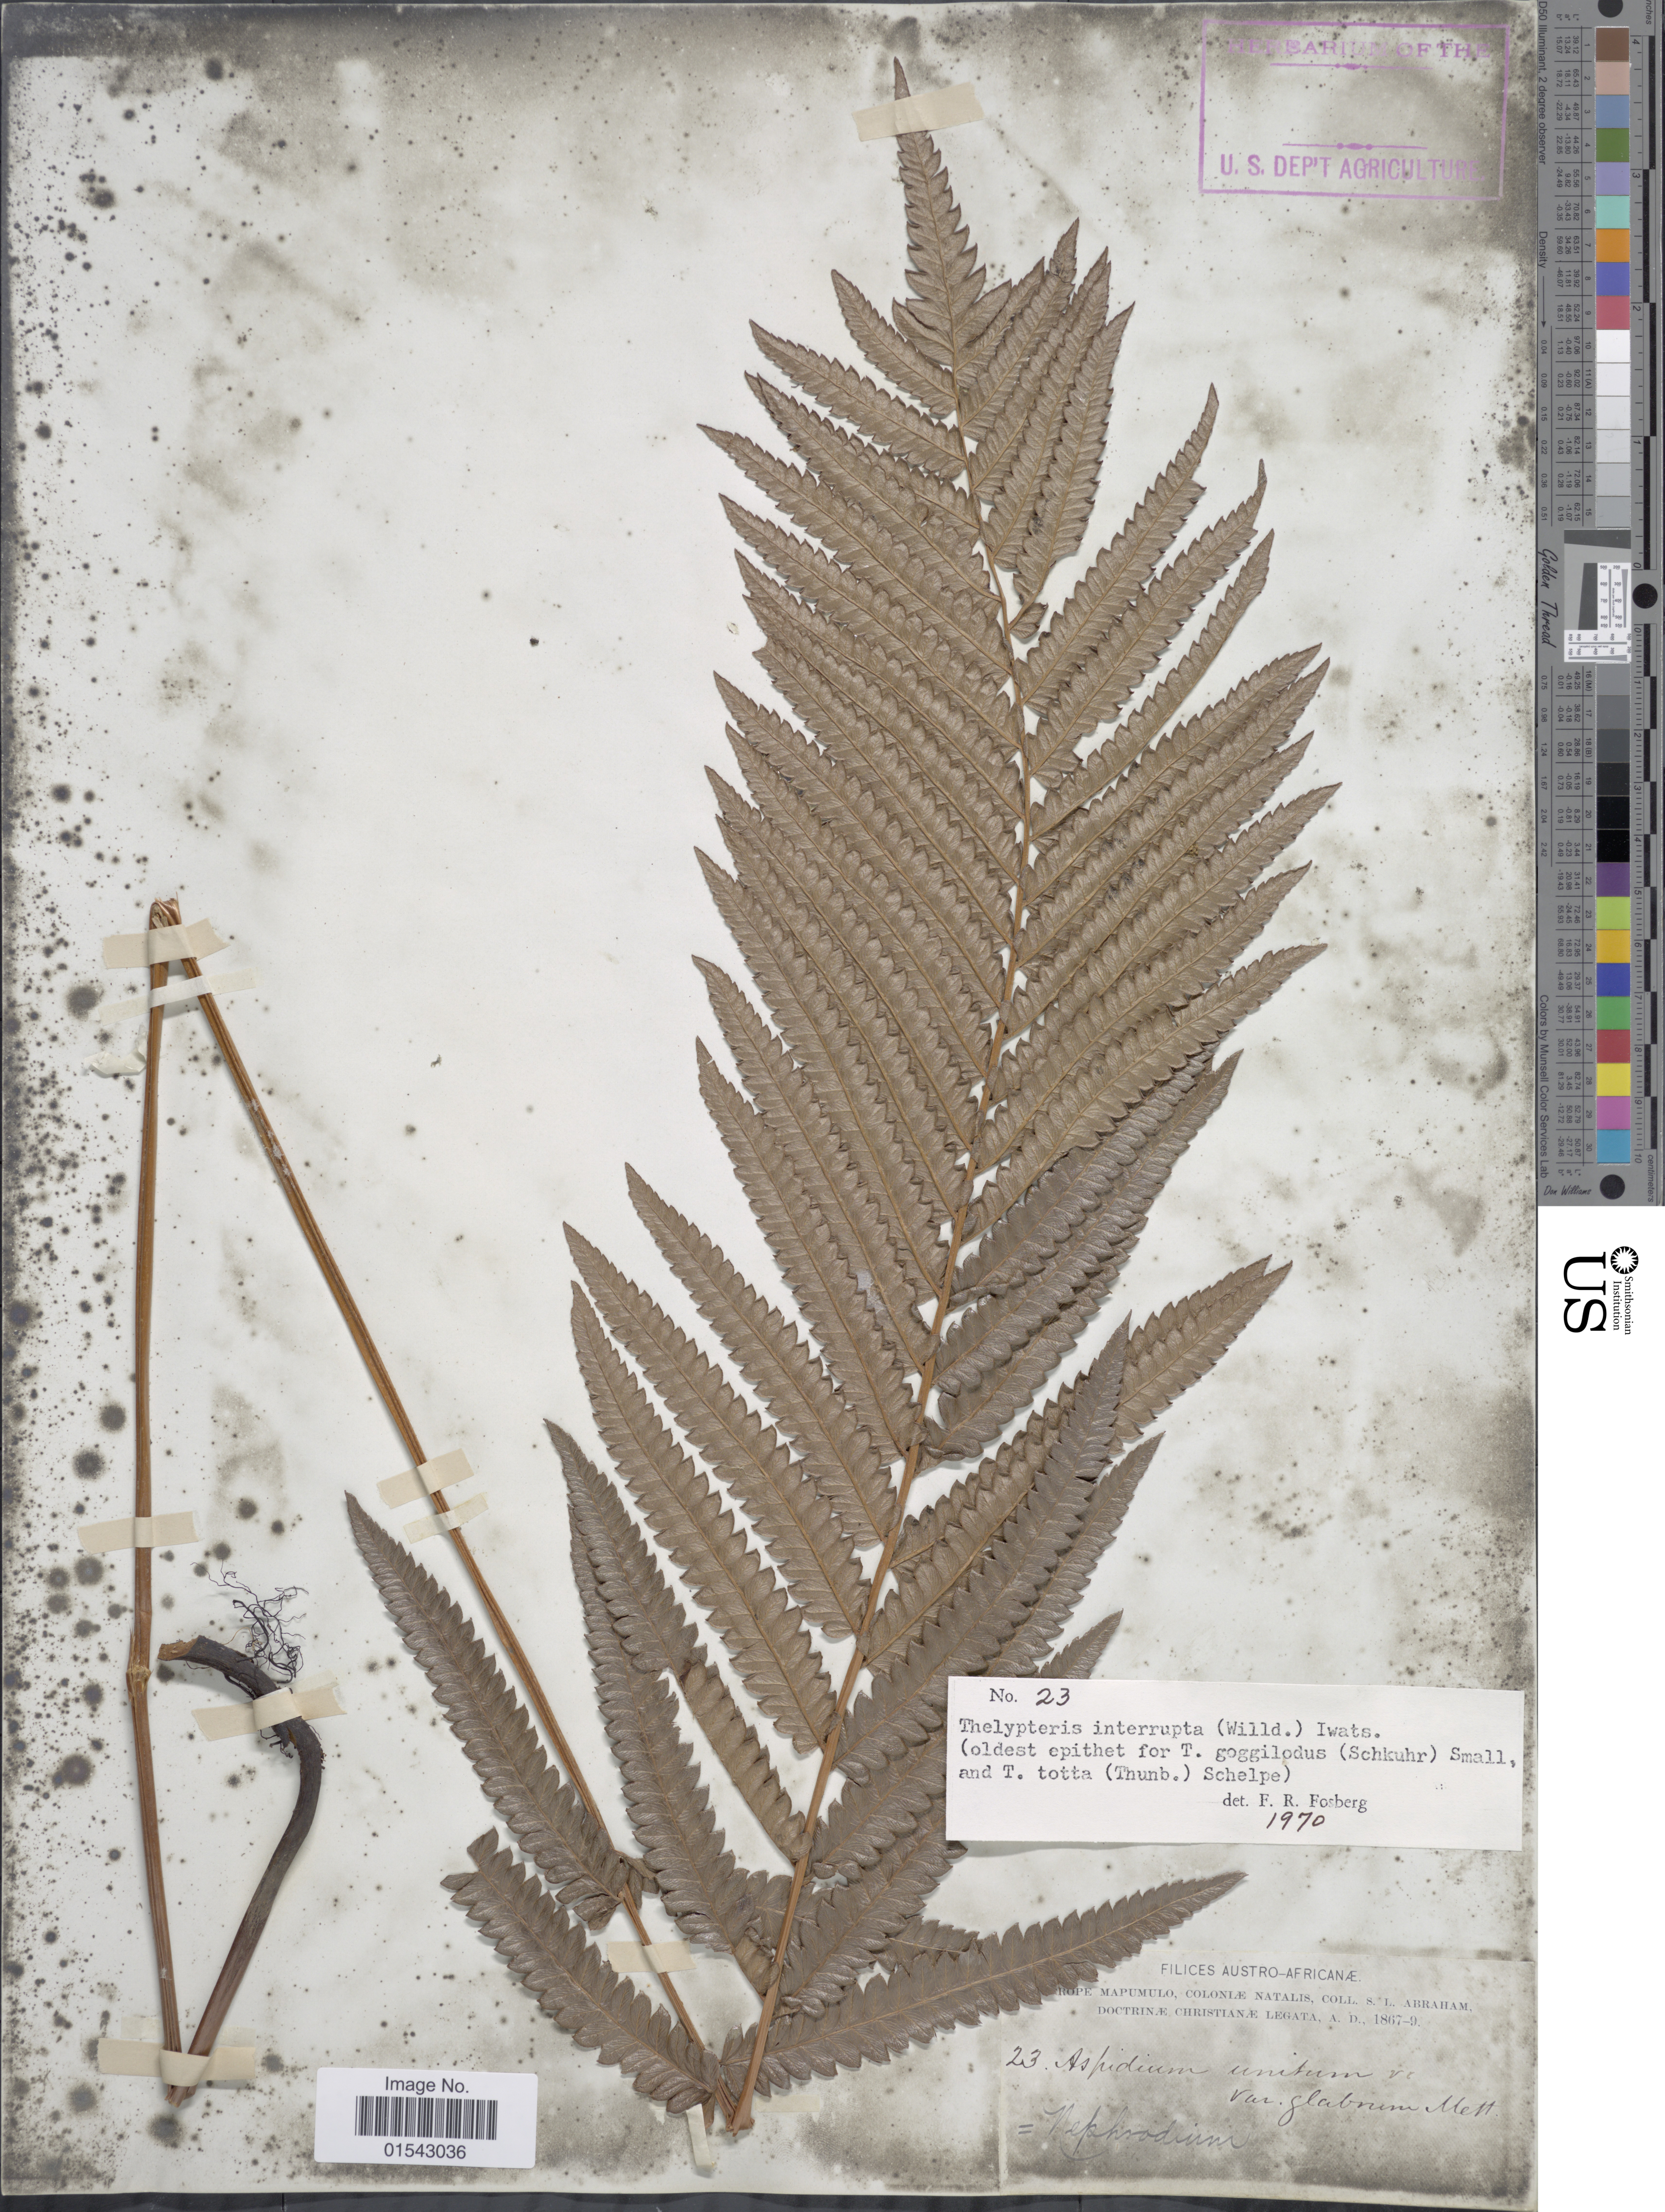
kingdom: Plantae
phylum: Tracheophyta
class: Polypodiopsida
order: Polypodiales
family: Thelypteridaceae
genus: Cyclosorus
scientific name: Cyclosorus interruptus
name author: (Willd.) H. Itô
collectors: S. Abraham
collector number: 23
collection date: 1867/1869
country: South Africa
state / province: KwaZulu-Natal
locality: Austro-Africanae, rope Mapumulo, Colonle Natalis